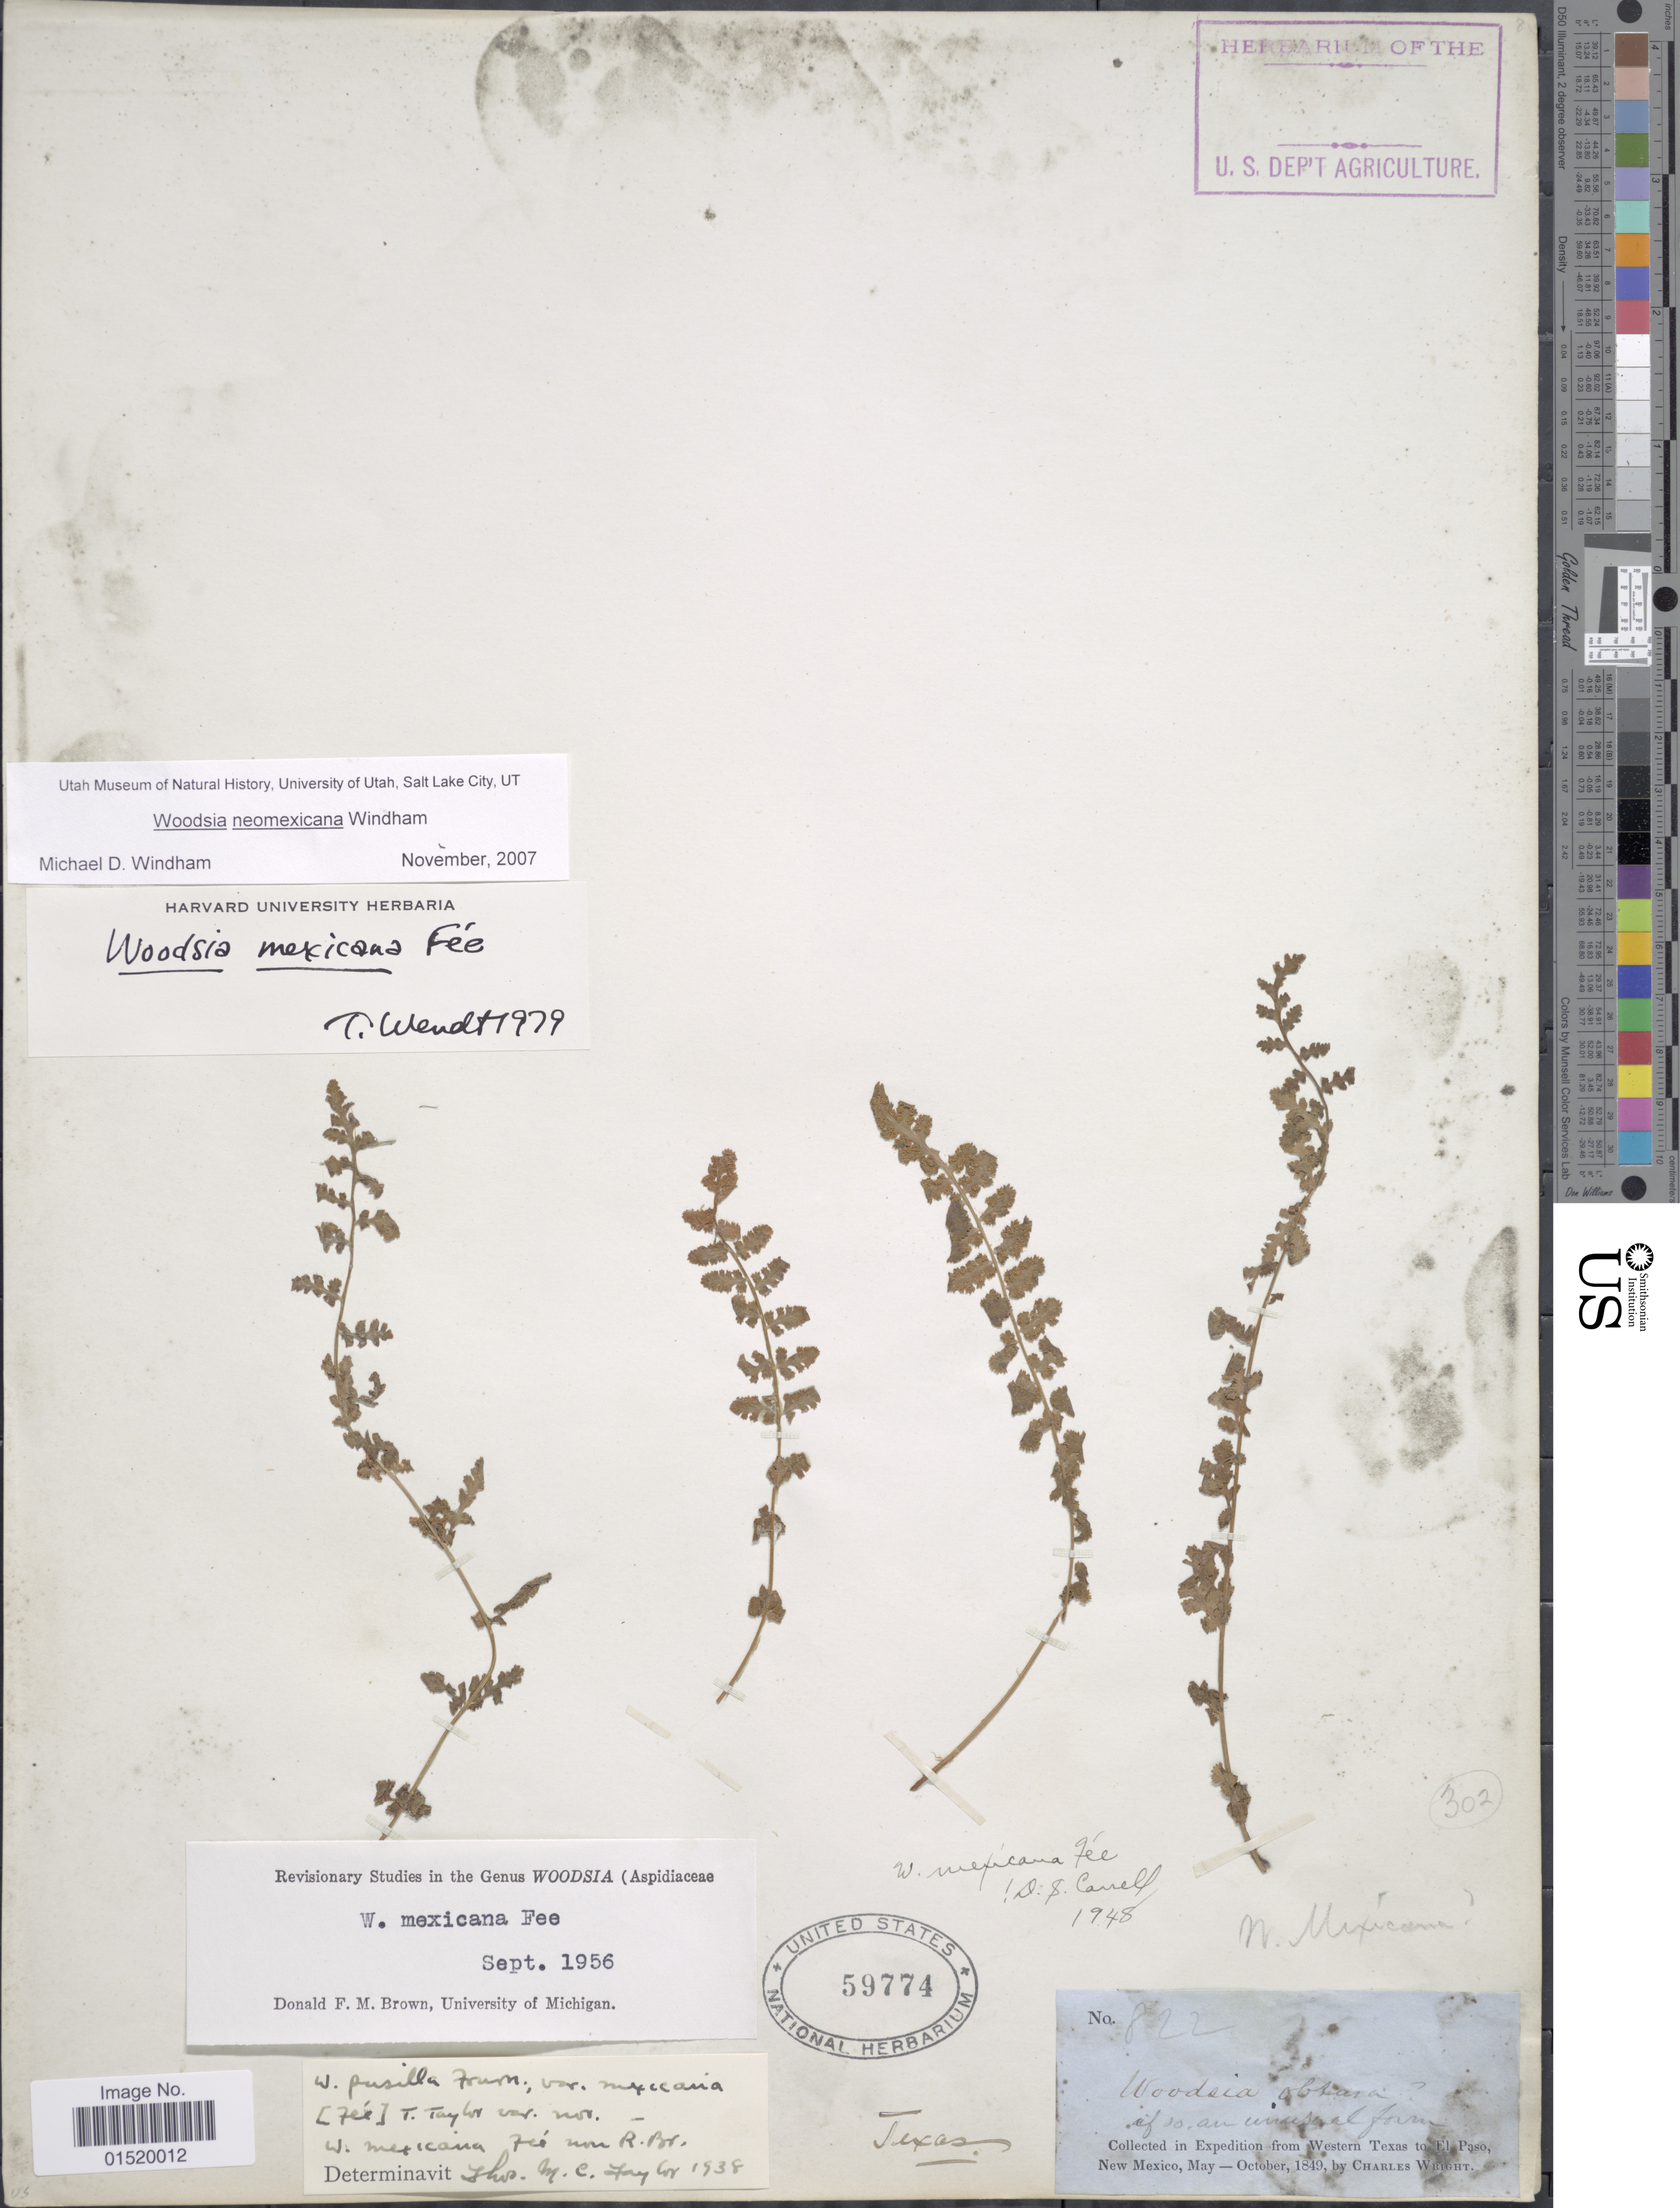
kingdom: Plantae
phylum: Tracheophyta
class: Polypodiopsida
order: Polypodiales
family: Woodsiaceae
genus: Woodsia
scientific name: Woodsia neomexicana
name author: Windham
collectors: C. Wright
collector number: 822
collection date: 1849-05/1849-10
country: United States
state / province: New Mexico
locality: Western Texas to El Paso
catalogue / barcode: US 59774